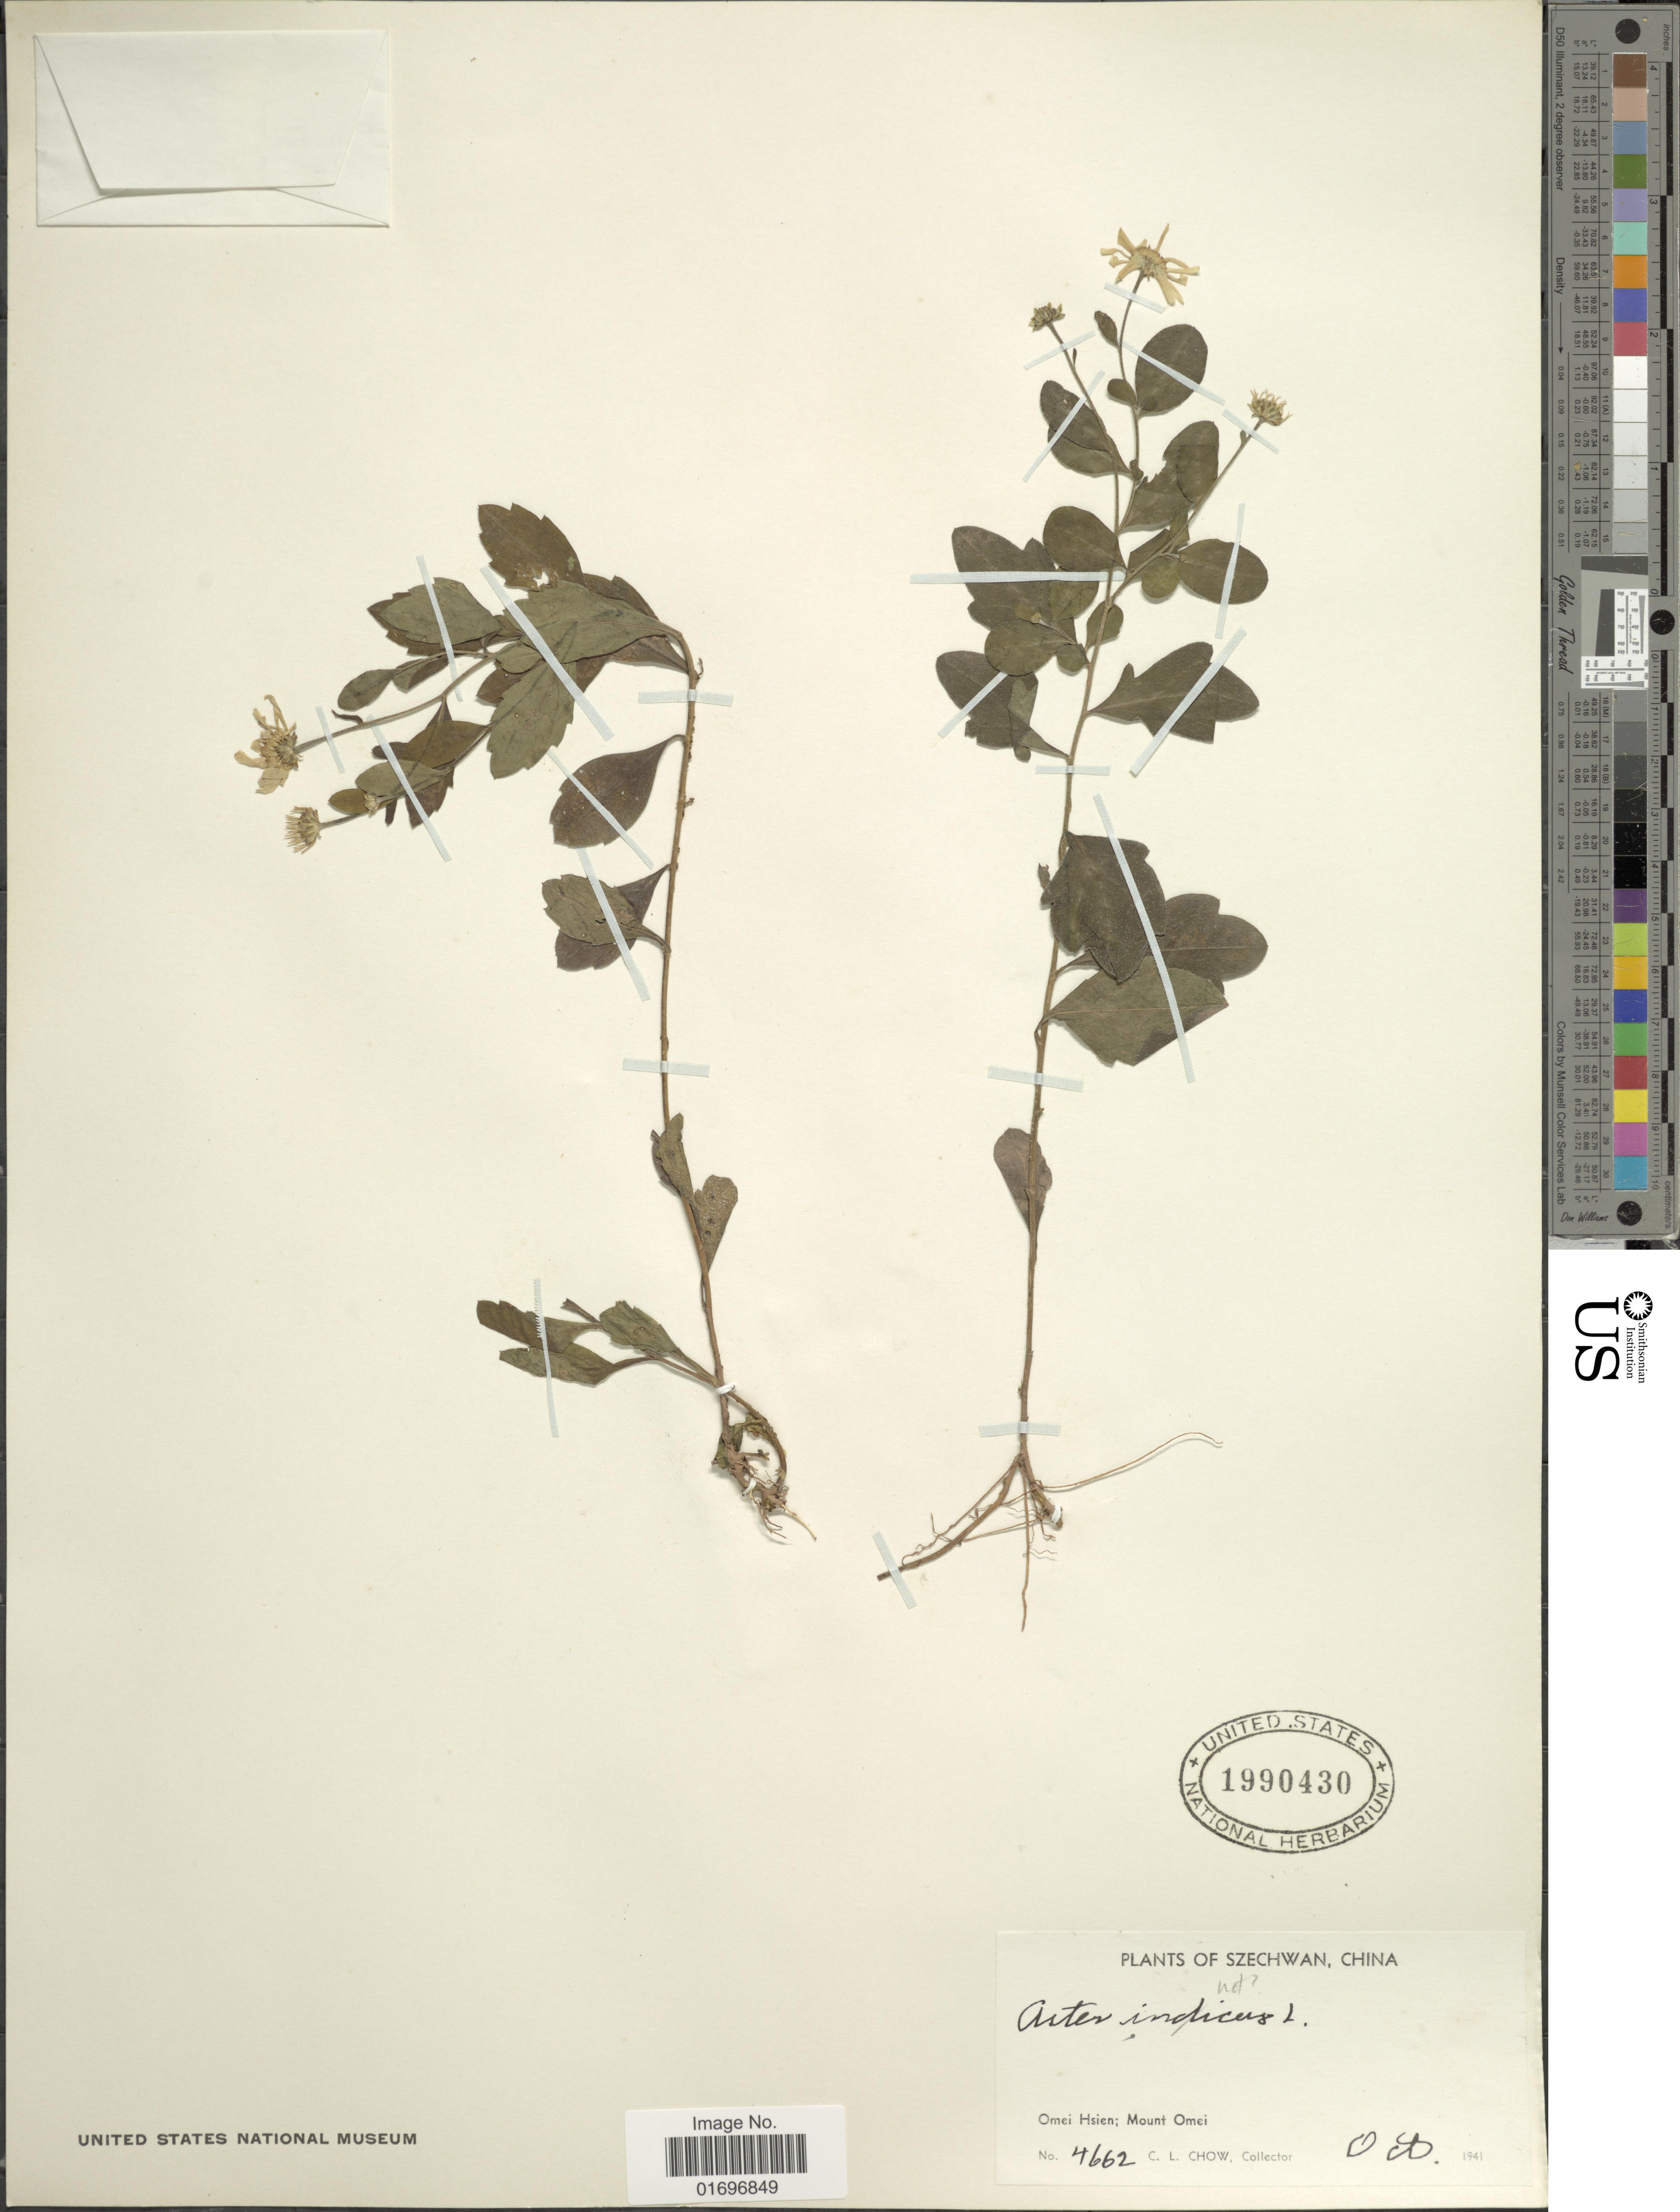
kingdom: Plantae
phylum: Tracheophyta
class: Magnoliopsida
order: Asterales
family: Asteraceae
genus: Aster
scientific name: Aster sp.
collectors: C. Chow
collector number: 4662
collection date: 1941-10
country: China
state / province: Sichuan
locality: Szechwan, China. Omei Hsien; Mount Omei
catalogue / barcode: US 1990430